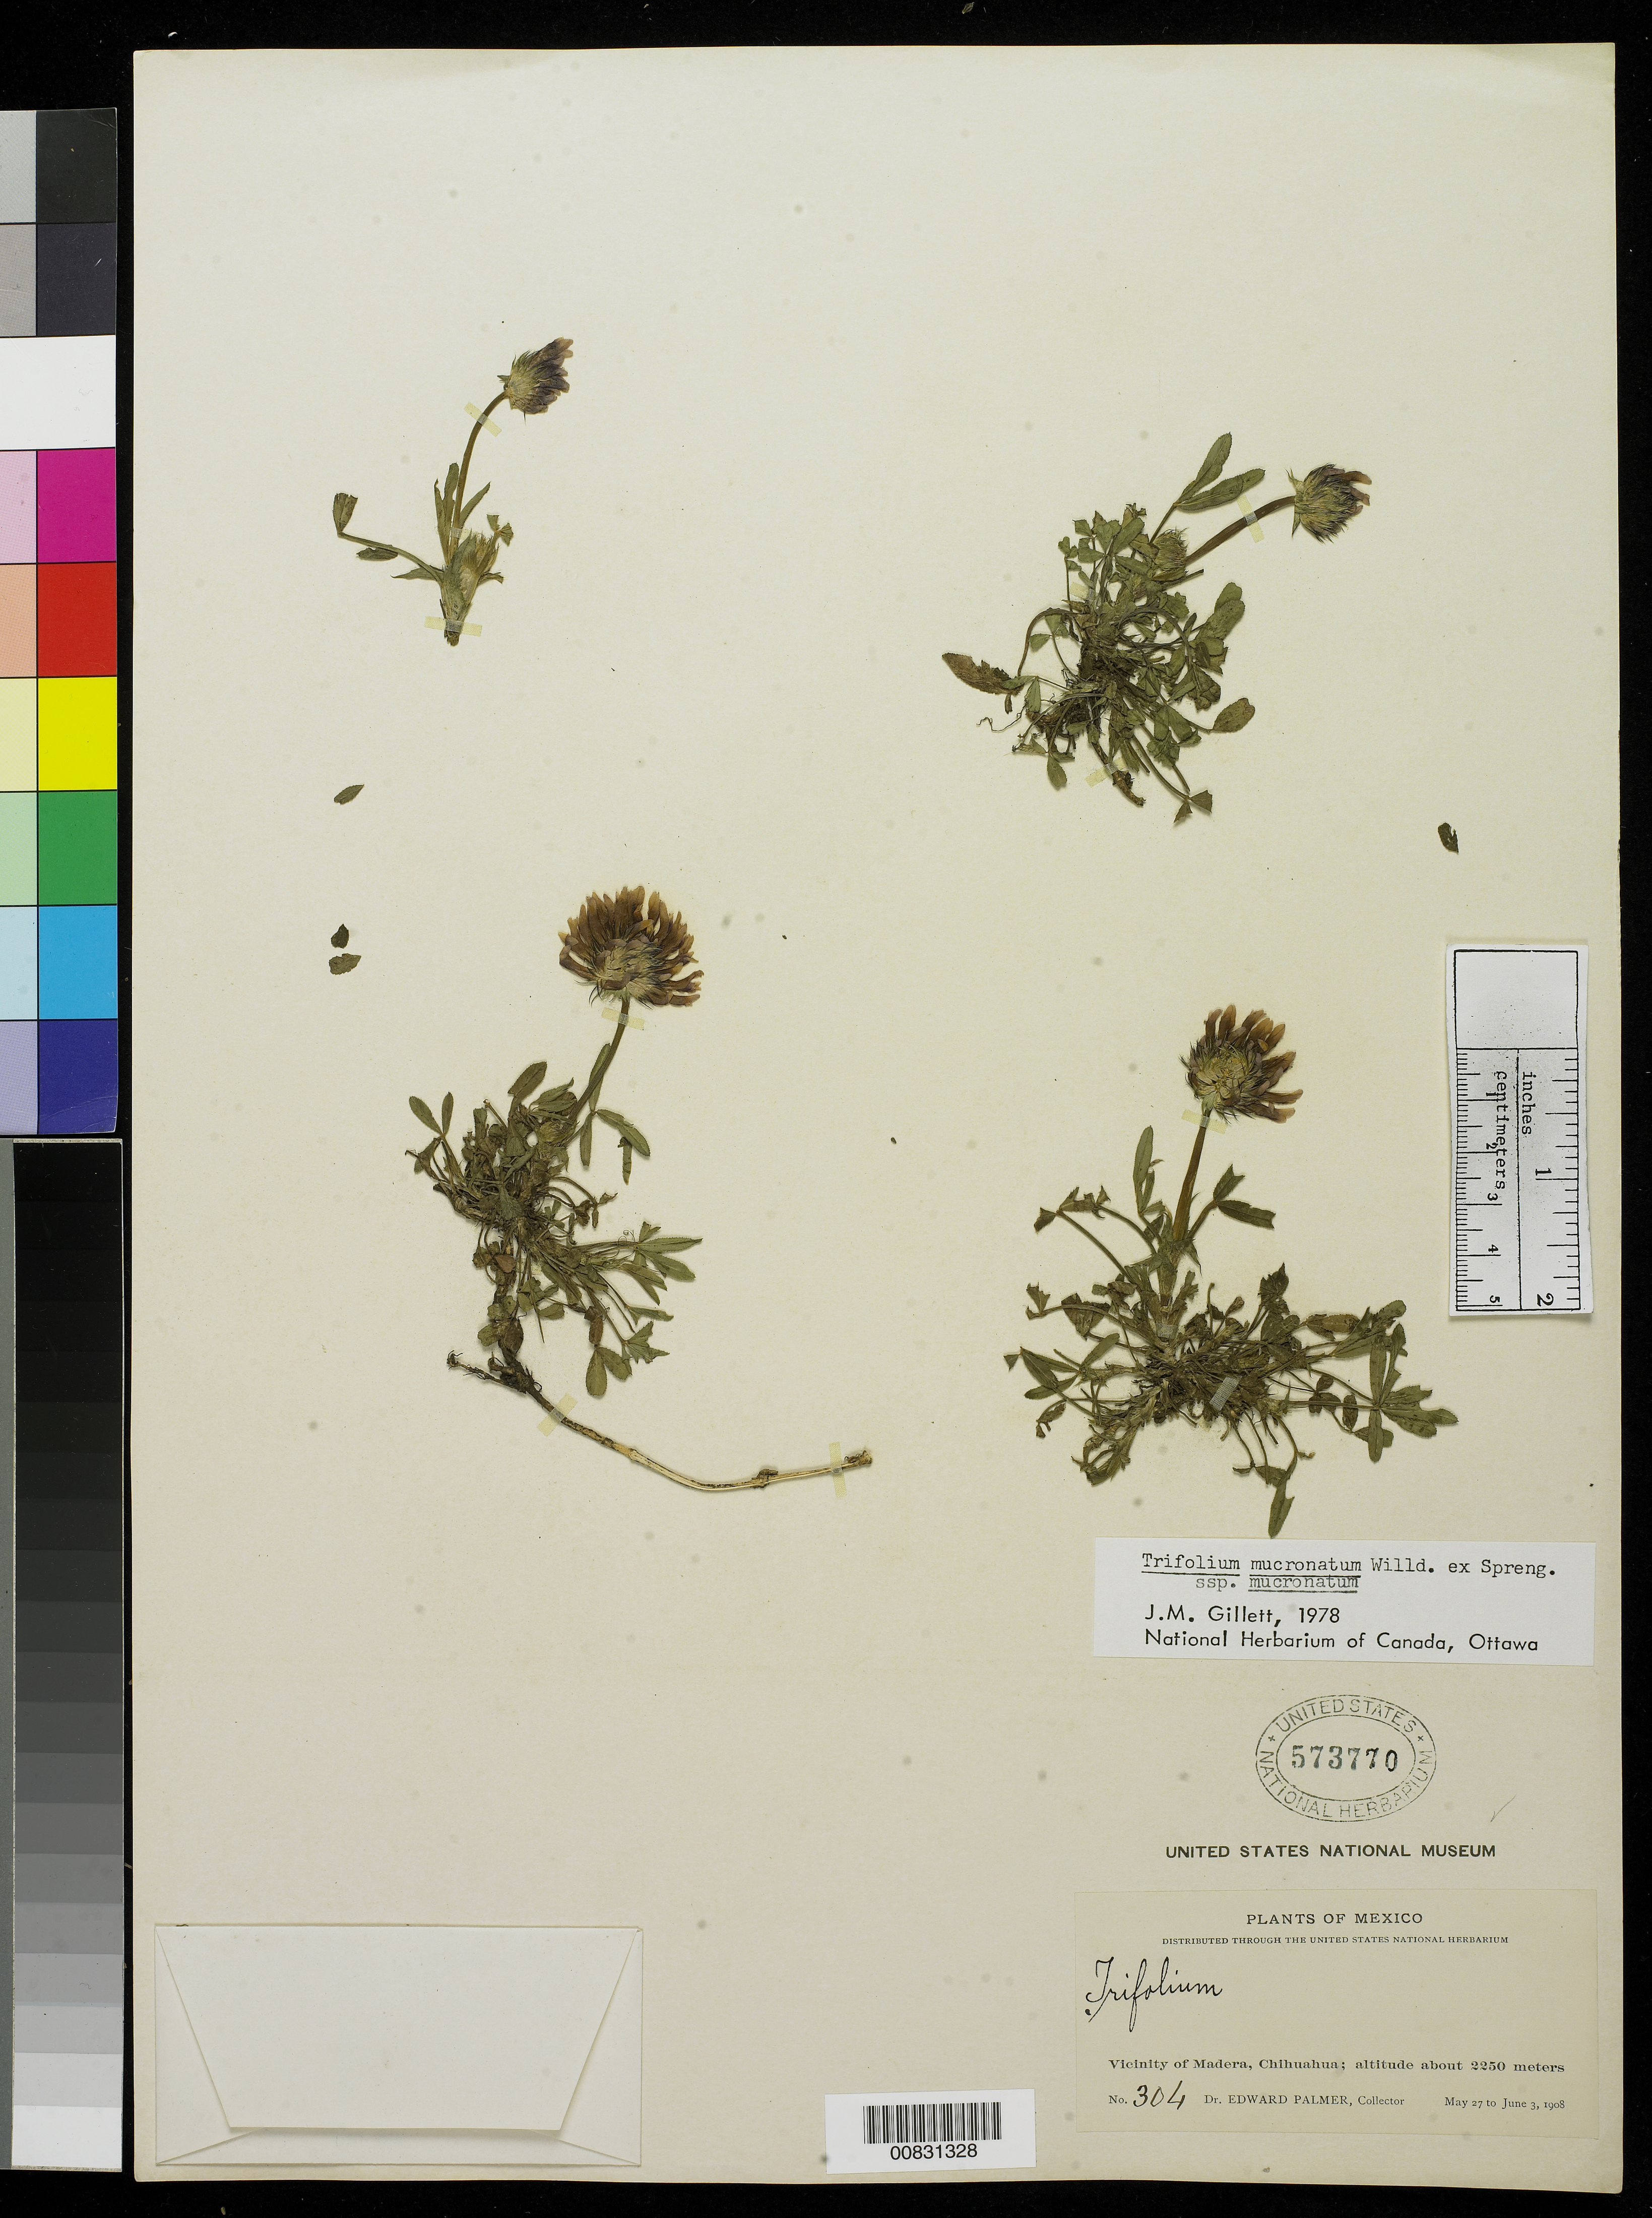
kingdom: Plantae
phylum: Tracheophyta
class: Magnoliopsida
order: Fabales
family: Fabaceae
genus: Trifolium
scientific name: Trifolium mucronatum subsp. mucronatum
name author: Willd. ex Spreng.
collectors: E. Palmer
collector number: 304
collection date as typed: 27 May 1908 to 03 Jun 1908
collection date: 1908-05-27/1908-06-03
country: Mexico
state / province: Chihuahua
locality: Vicinity of Madera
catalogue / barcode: US 573770